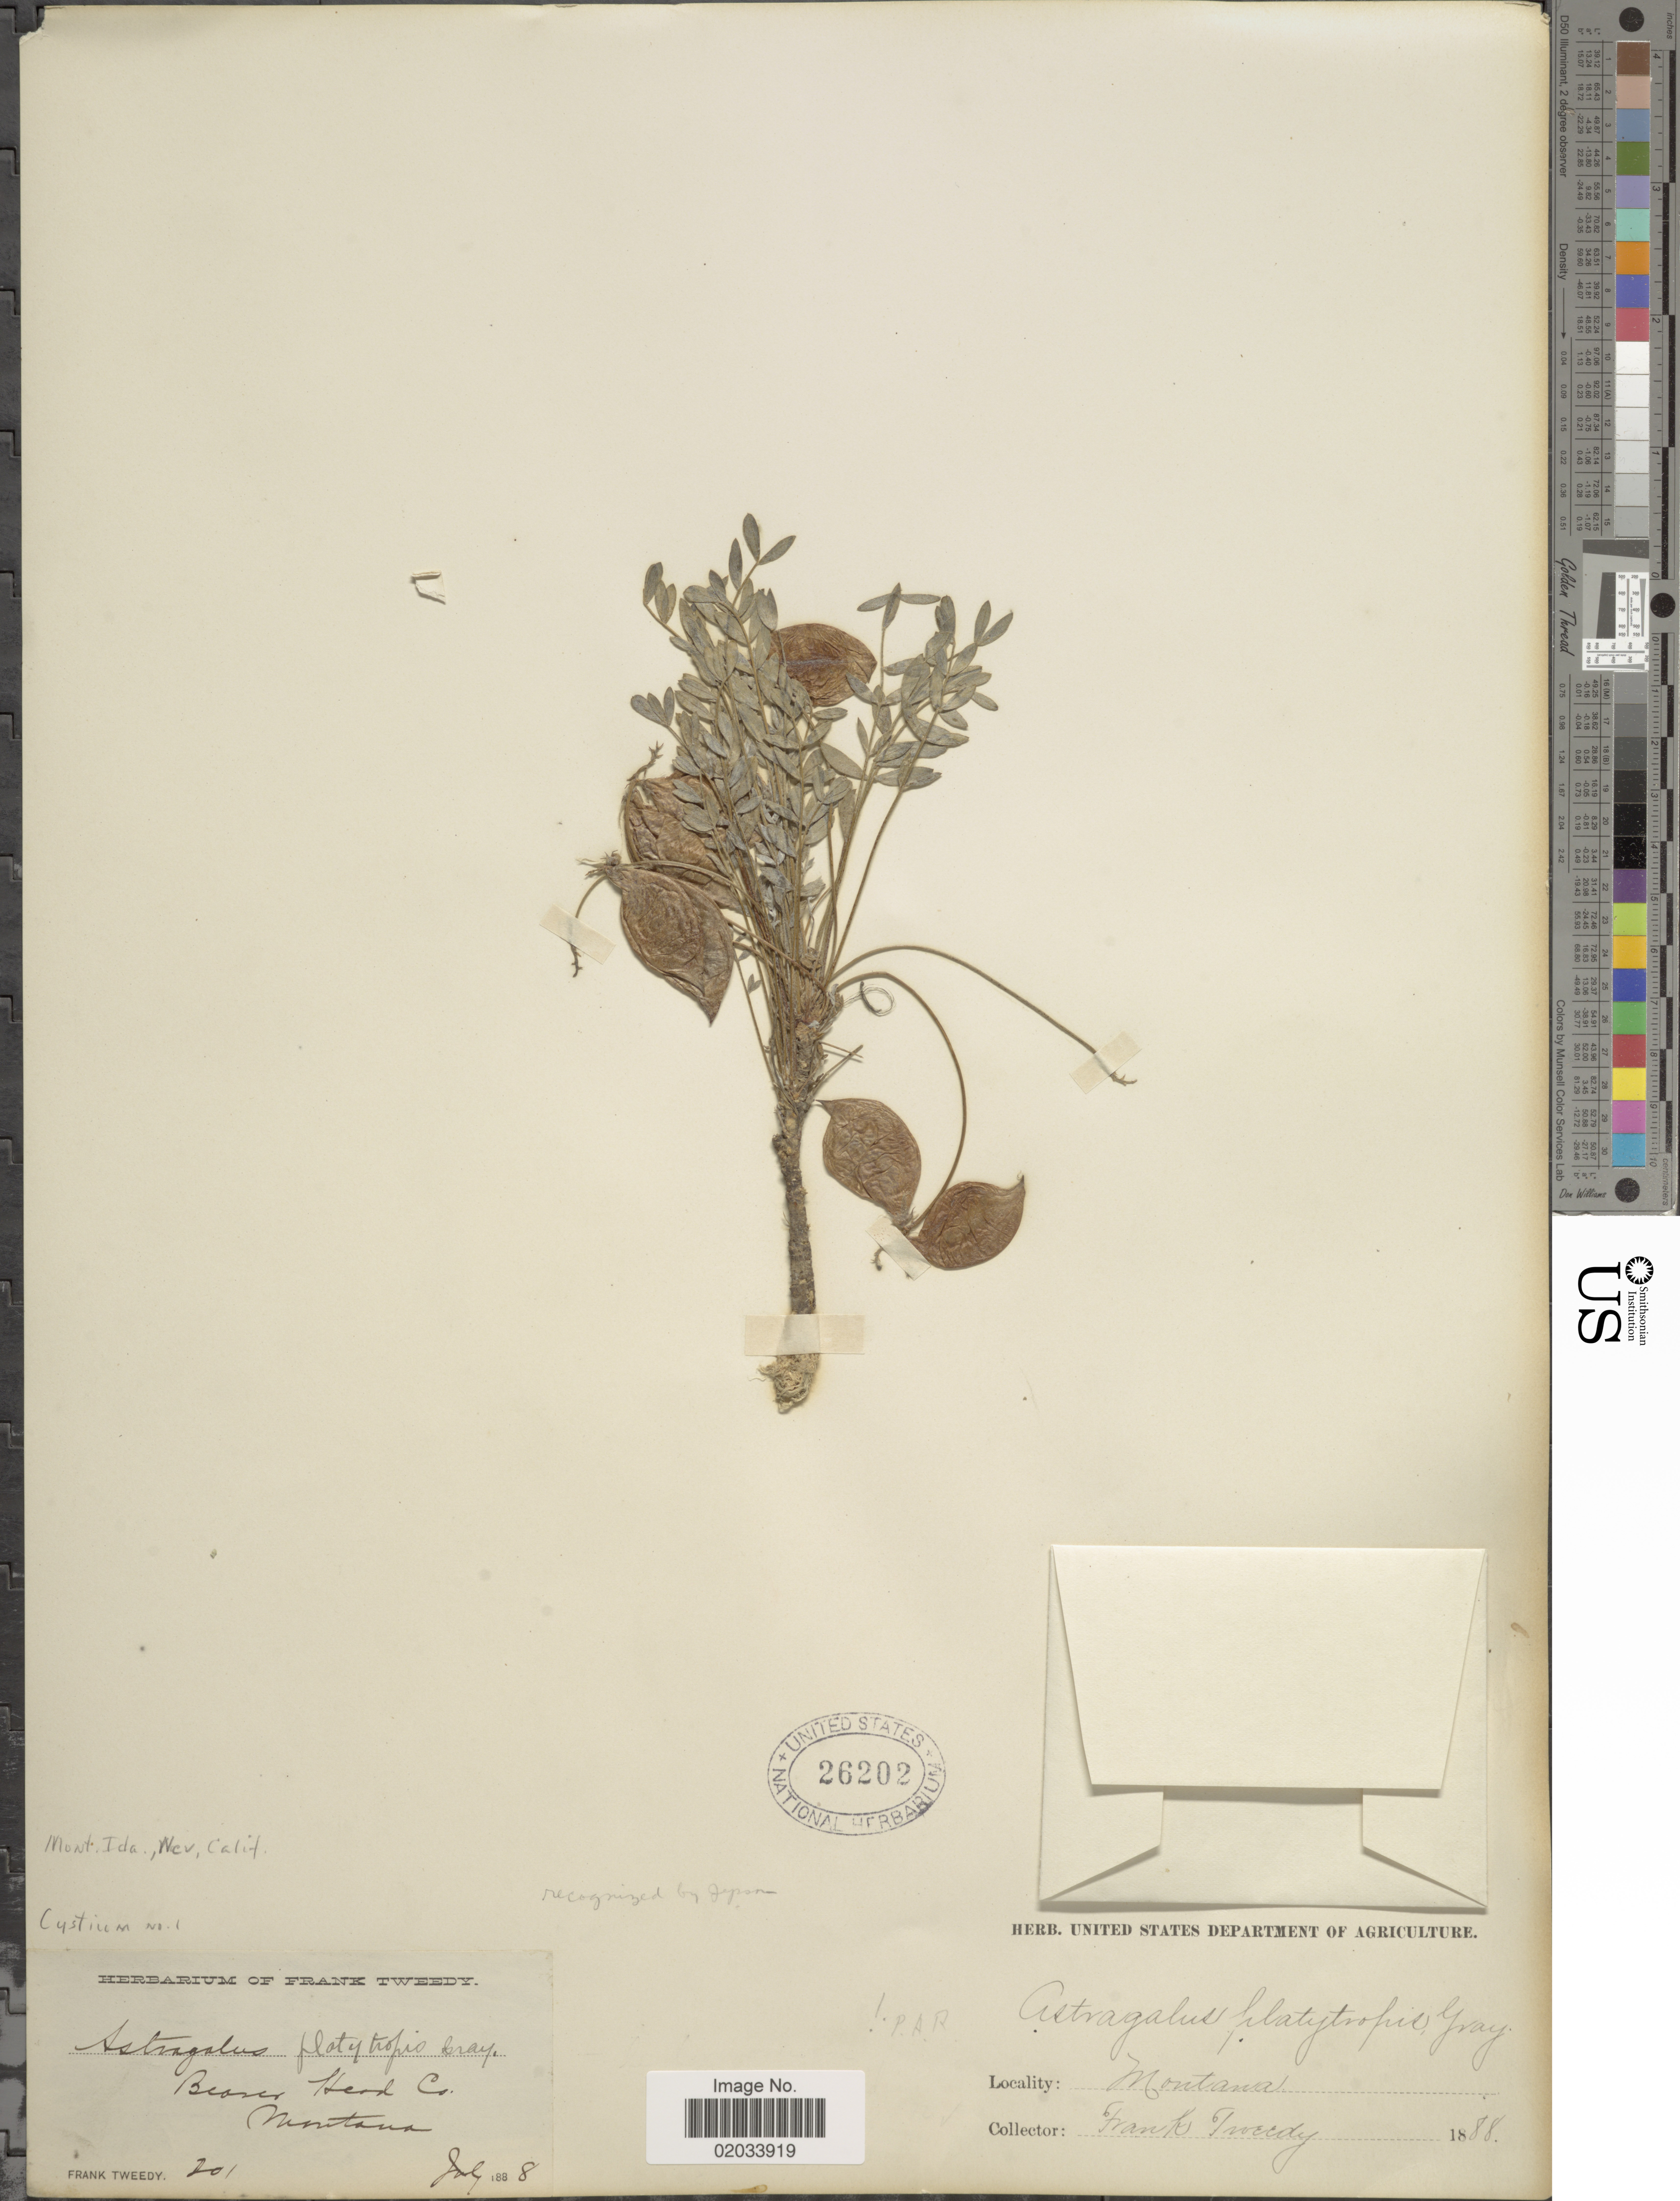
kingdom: Plantae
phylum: Tracheophyta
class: Magnoliopsida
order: Fabales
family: Fabaceae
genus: Astragalus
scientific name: Astragalus platytropis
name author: A. Gray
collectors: F. Tweedy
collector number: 201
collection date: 1888-07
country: United States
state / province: Montana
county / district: Beaverhead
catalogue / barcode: US 26202